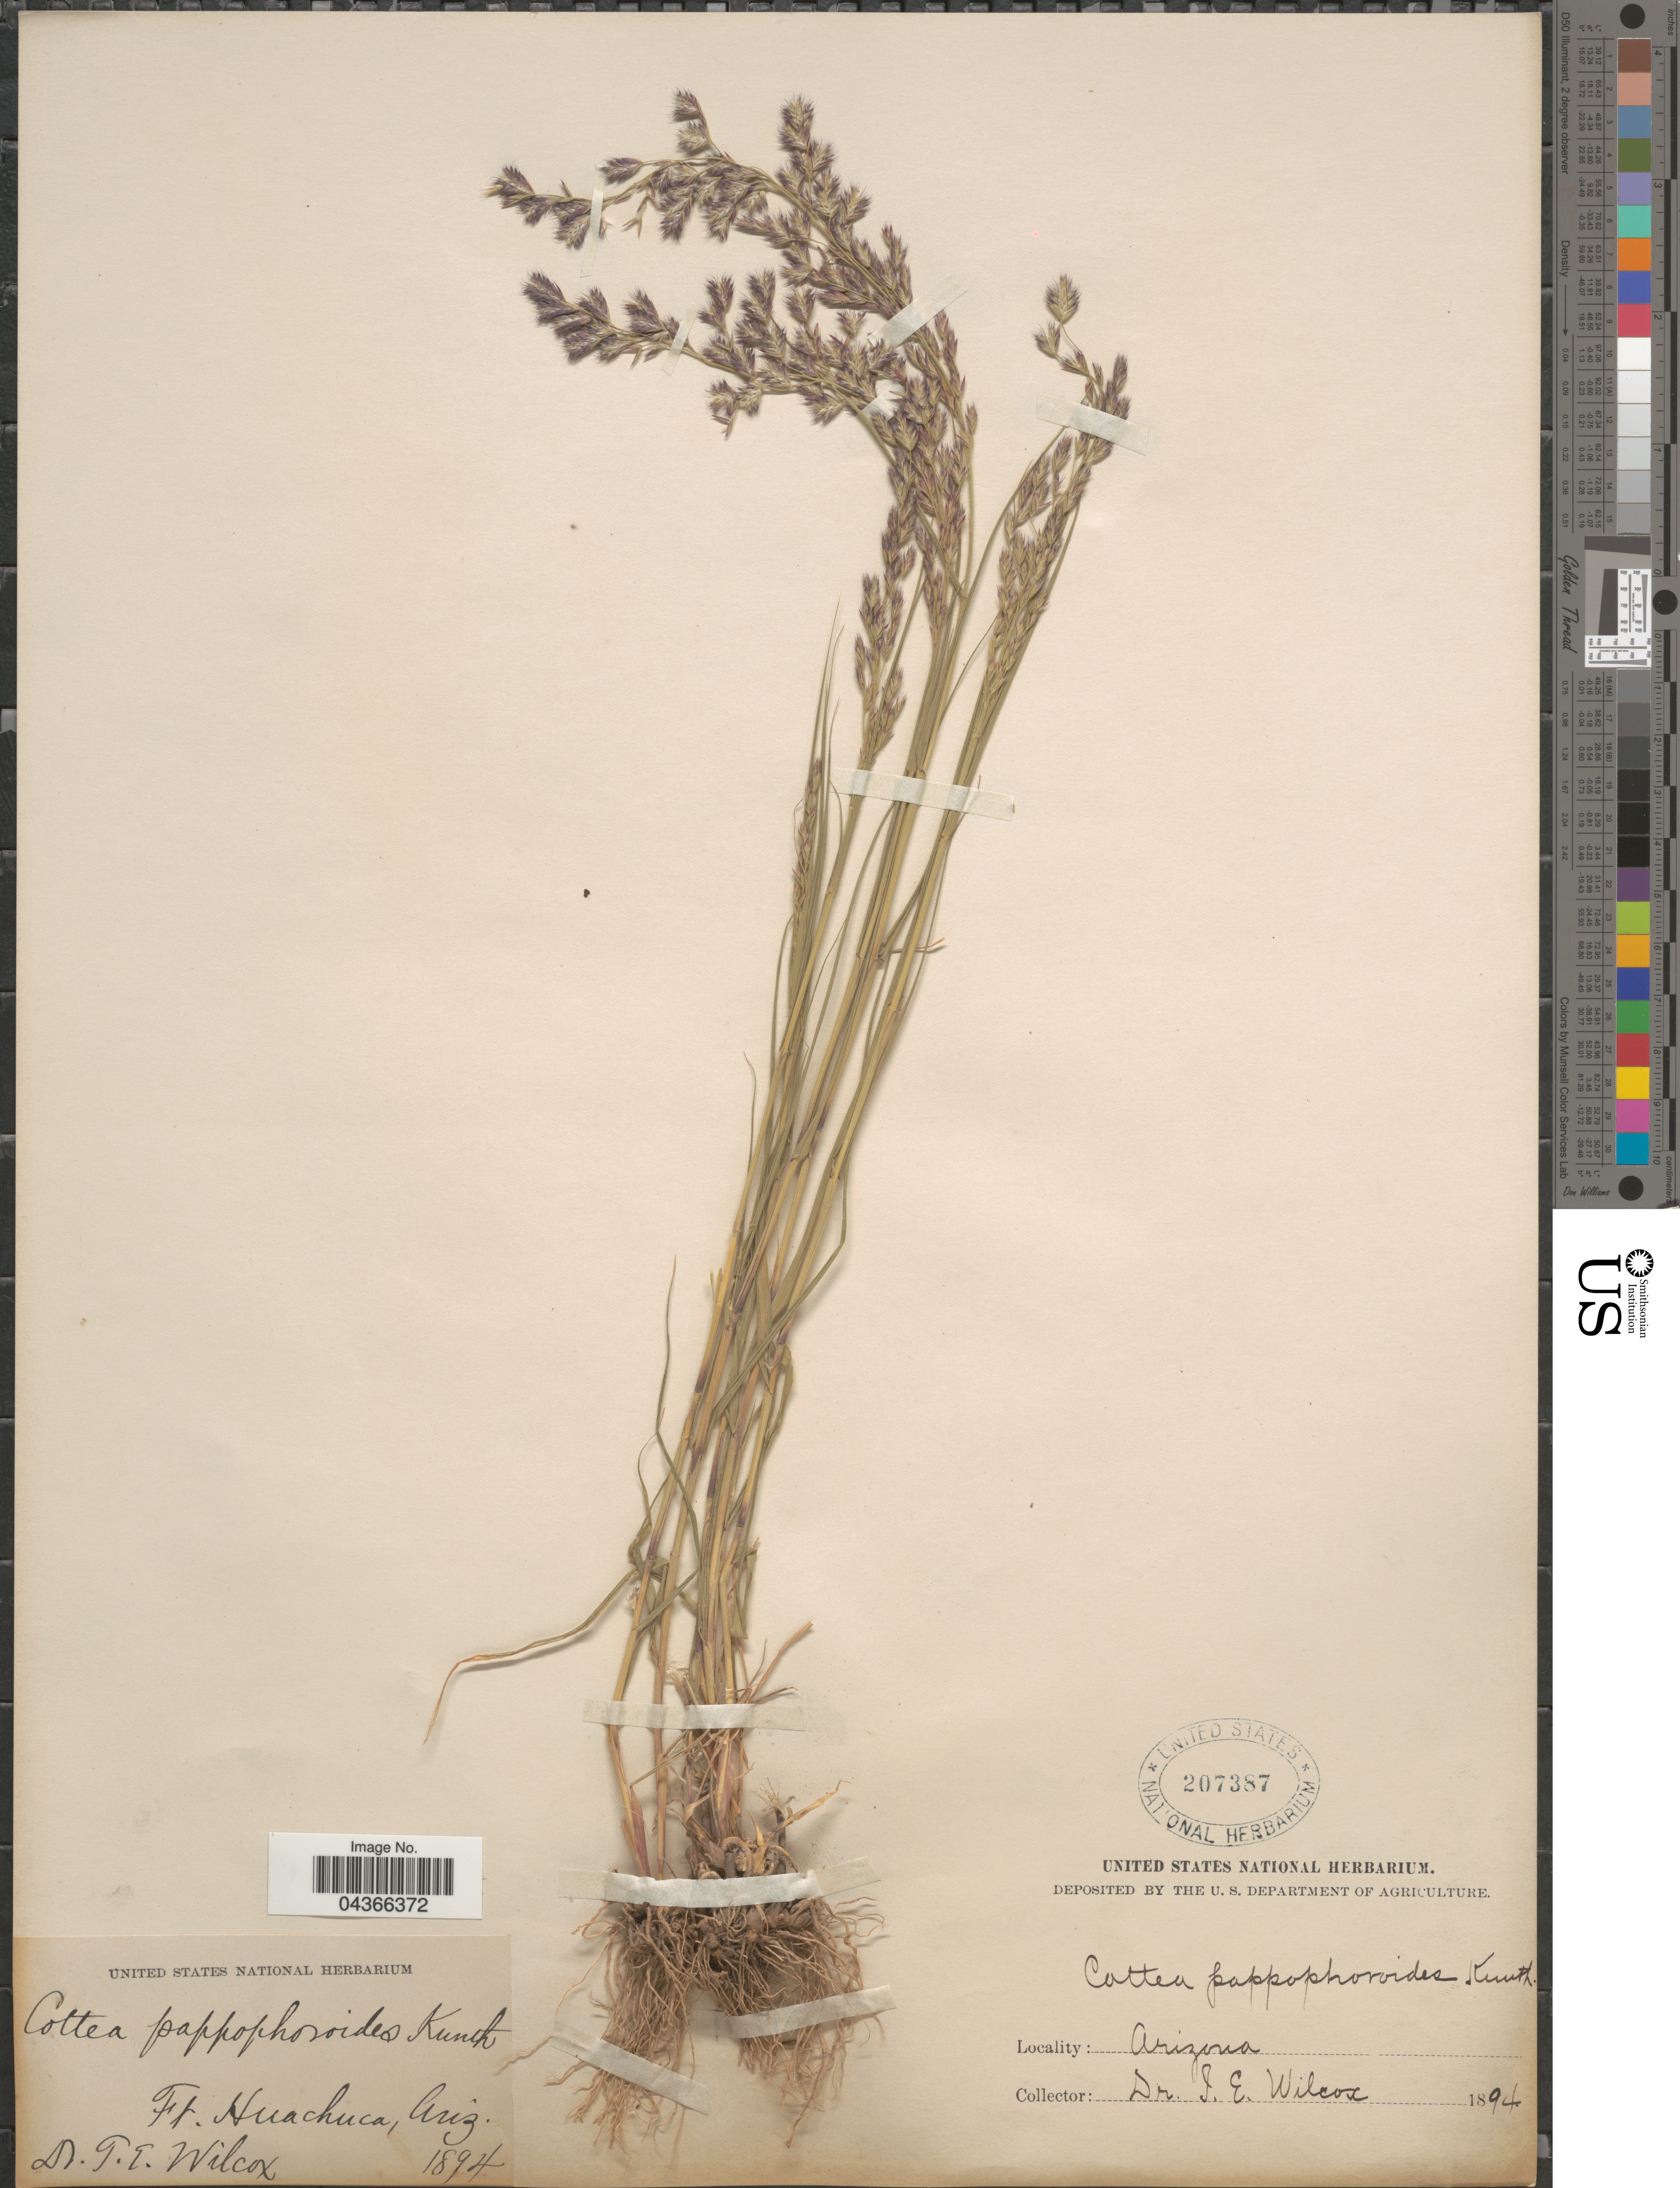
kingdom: Plantae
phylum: Tracheophyta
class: Liliopsida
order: Poales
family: Poaceae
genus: Cottea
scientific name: Cottea pappophoroides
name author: Kunth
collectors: T. E. Wilcox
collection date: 1894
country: United States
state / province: Arizona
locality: Ft. Huachuca.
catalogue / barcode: US 207387